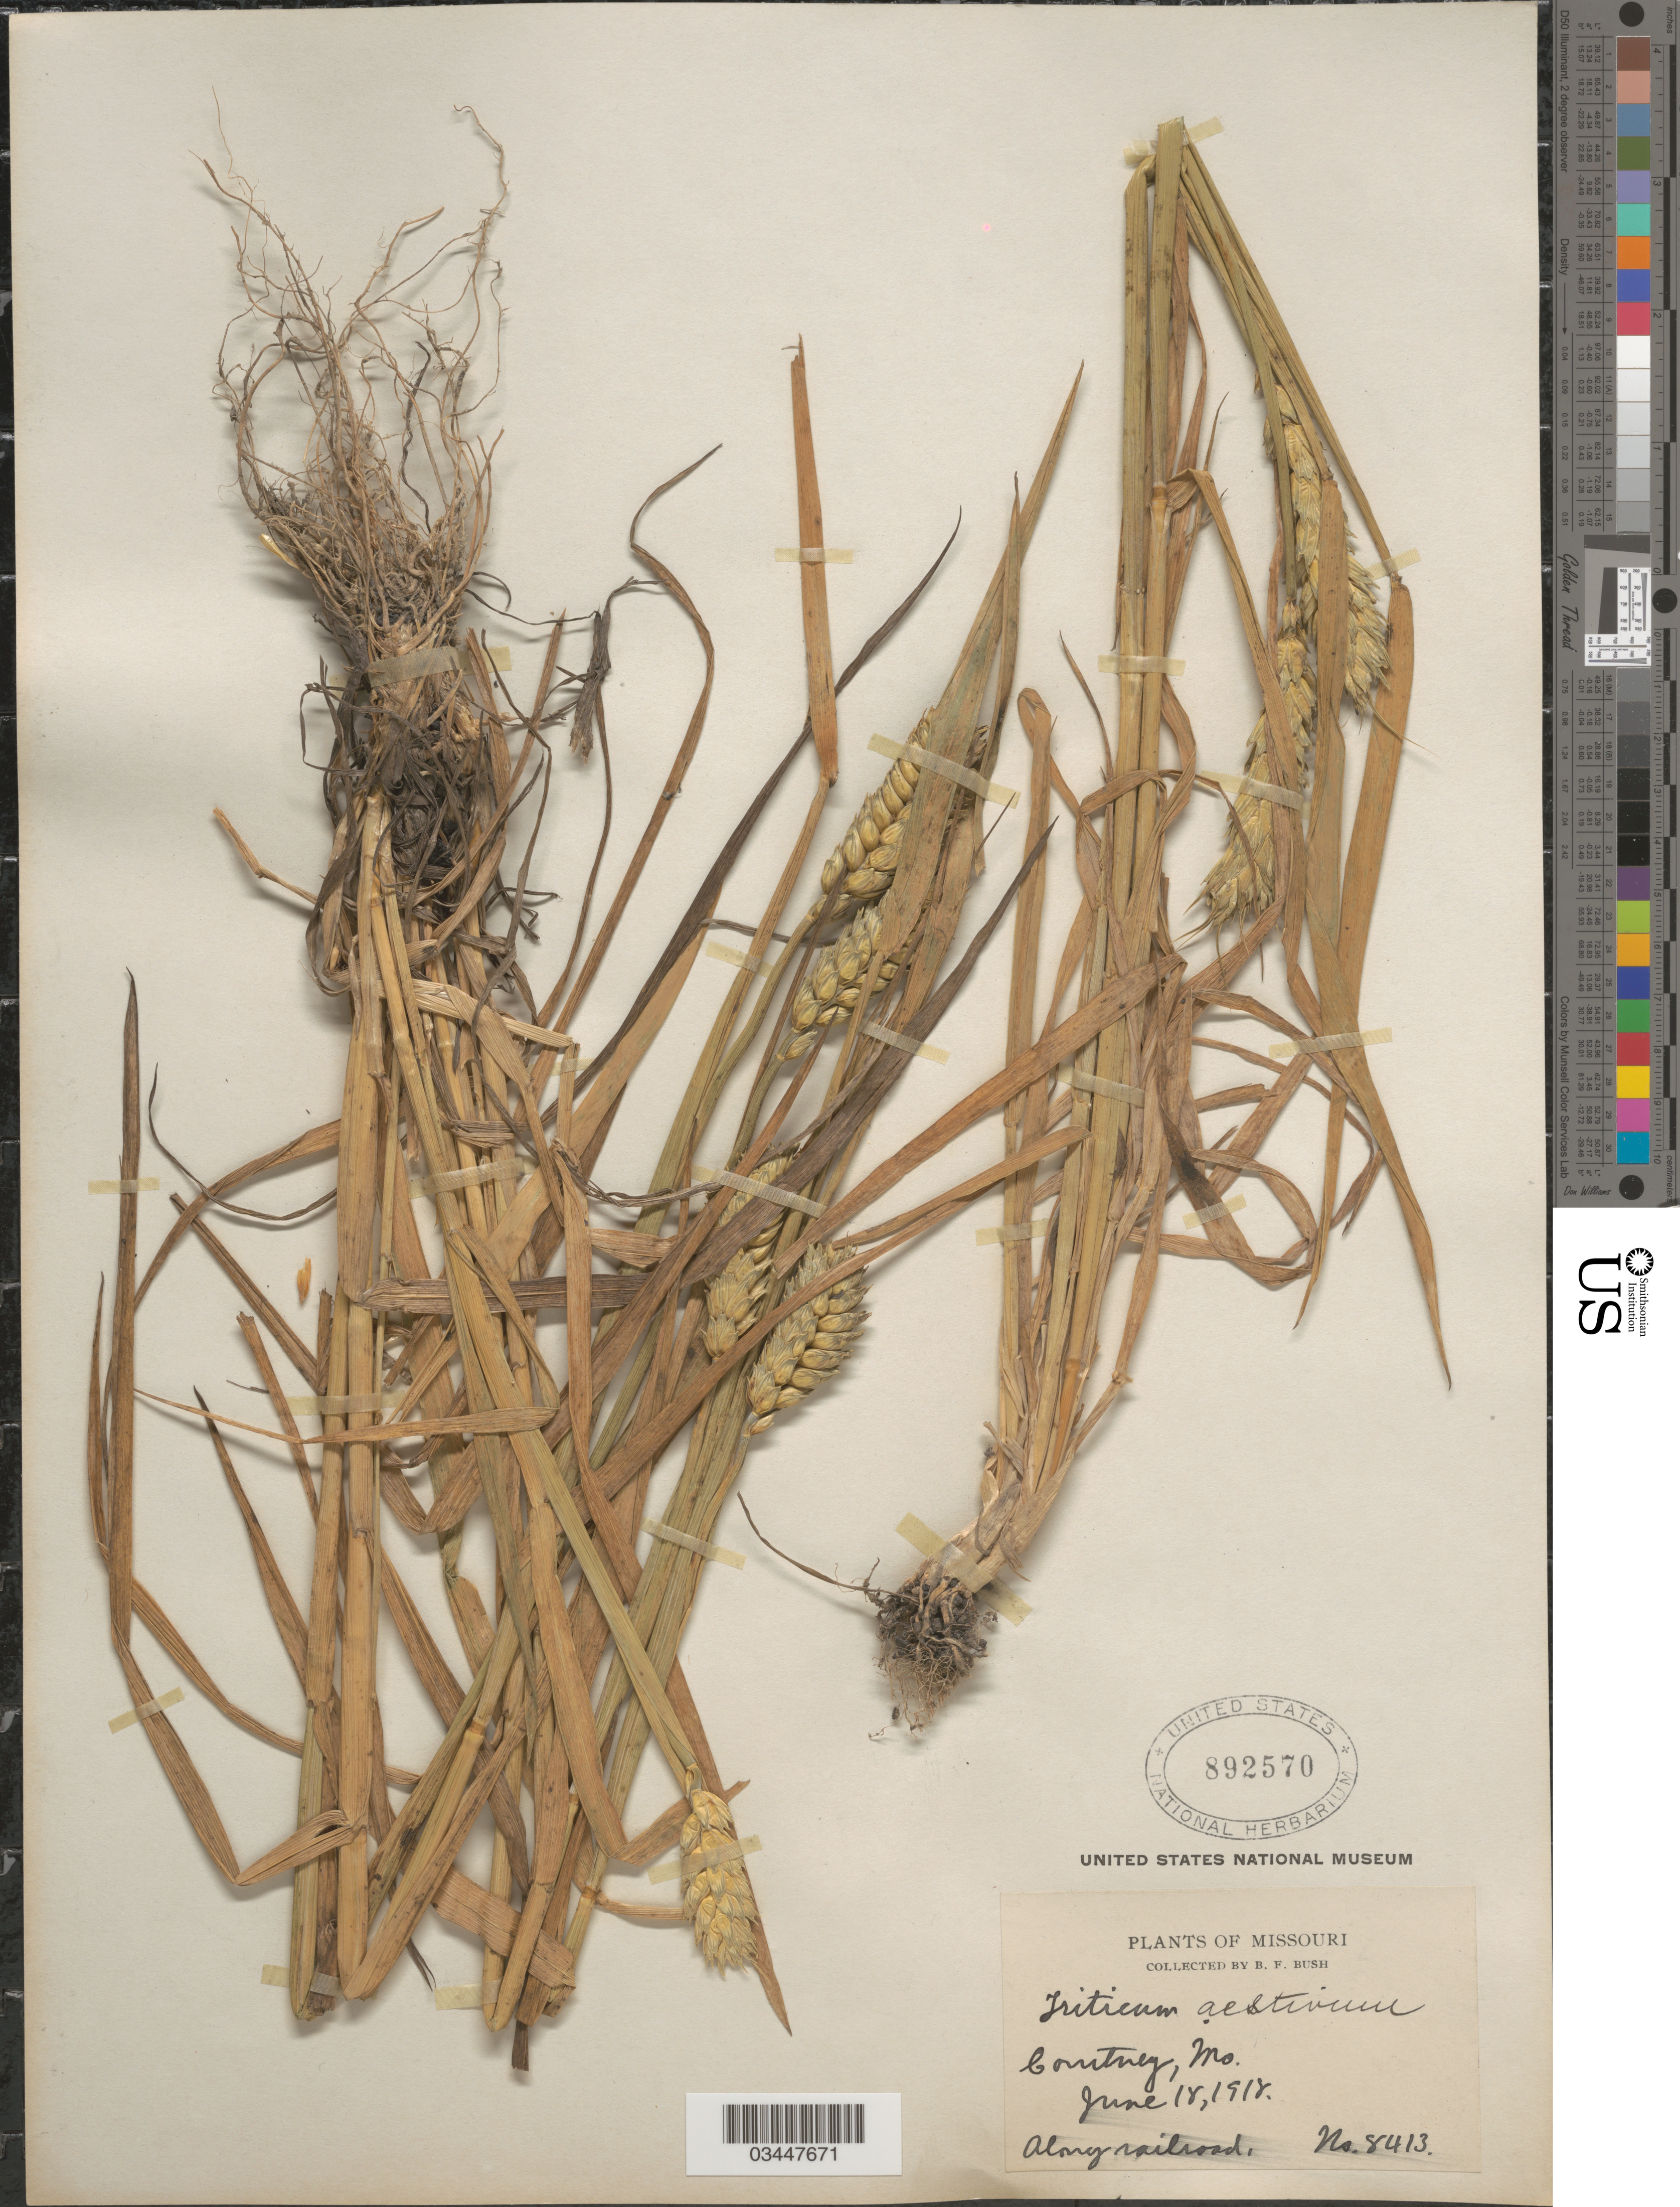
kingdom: Plantae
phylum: Tracheophyta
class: Liliopsida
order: Poales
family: Poaceae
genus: Triticum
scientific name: Triticum aestivum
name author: L.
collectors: B. F. Bush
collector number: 8413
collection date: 1918-06-18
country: United States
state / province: Missouri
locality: Courtney.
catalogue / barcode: US 892570